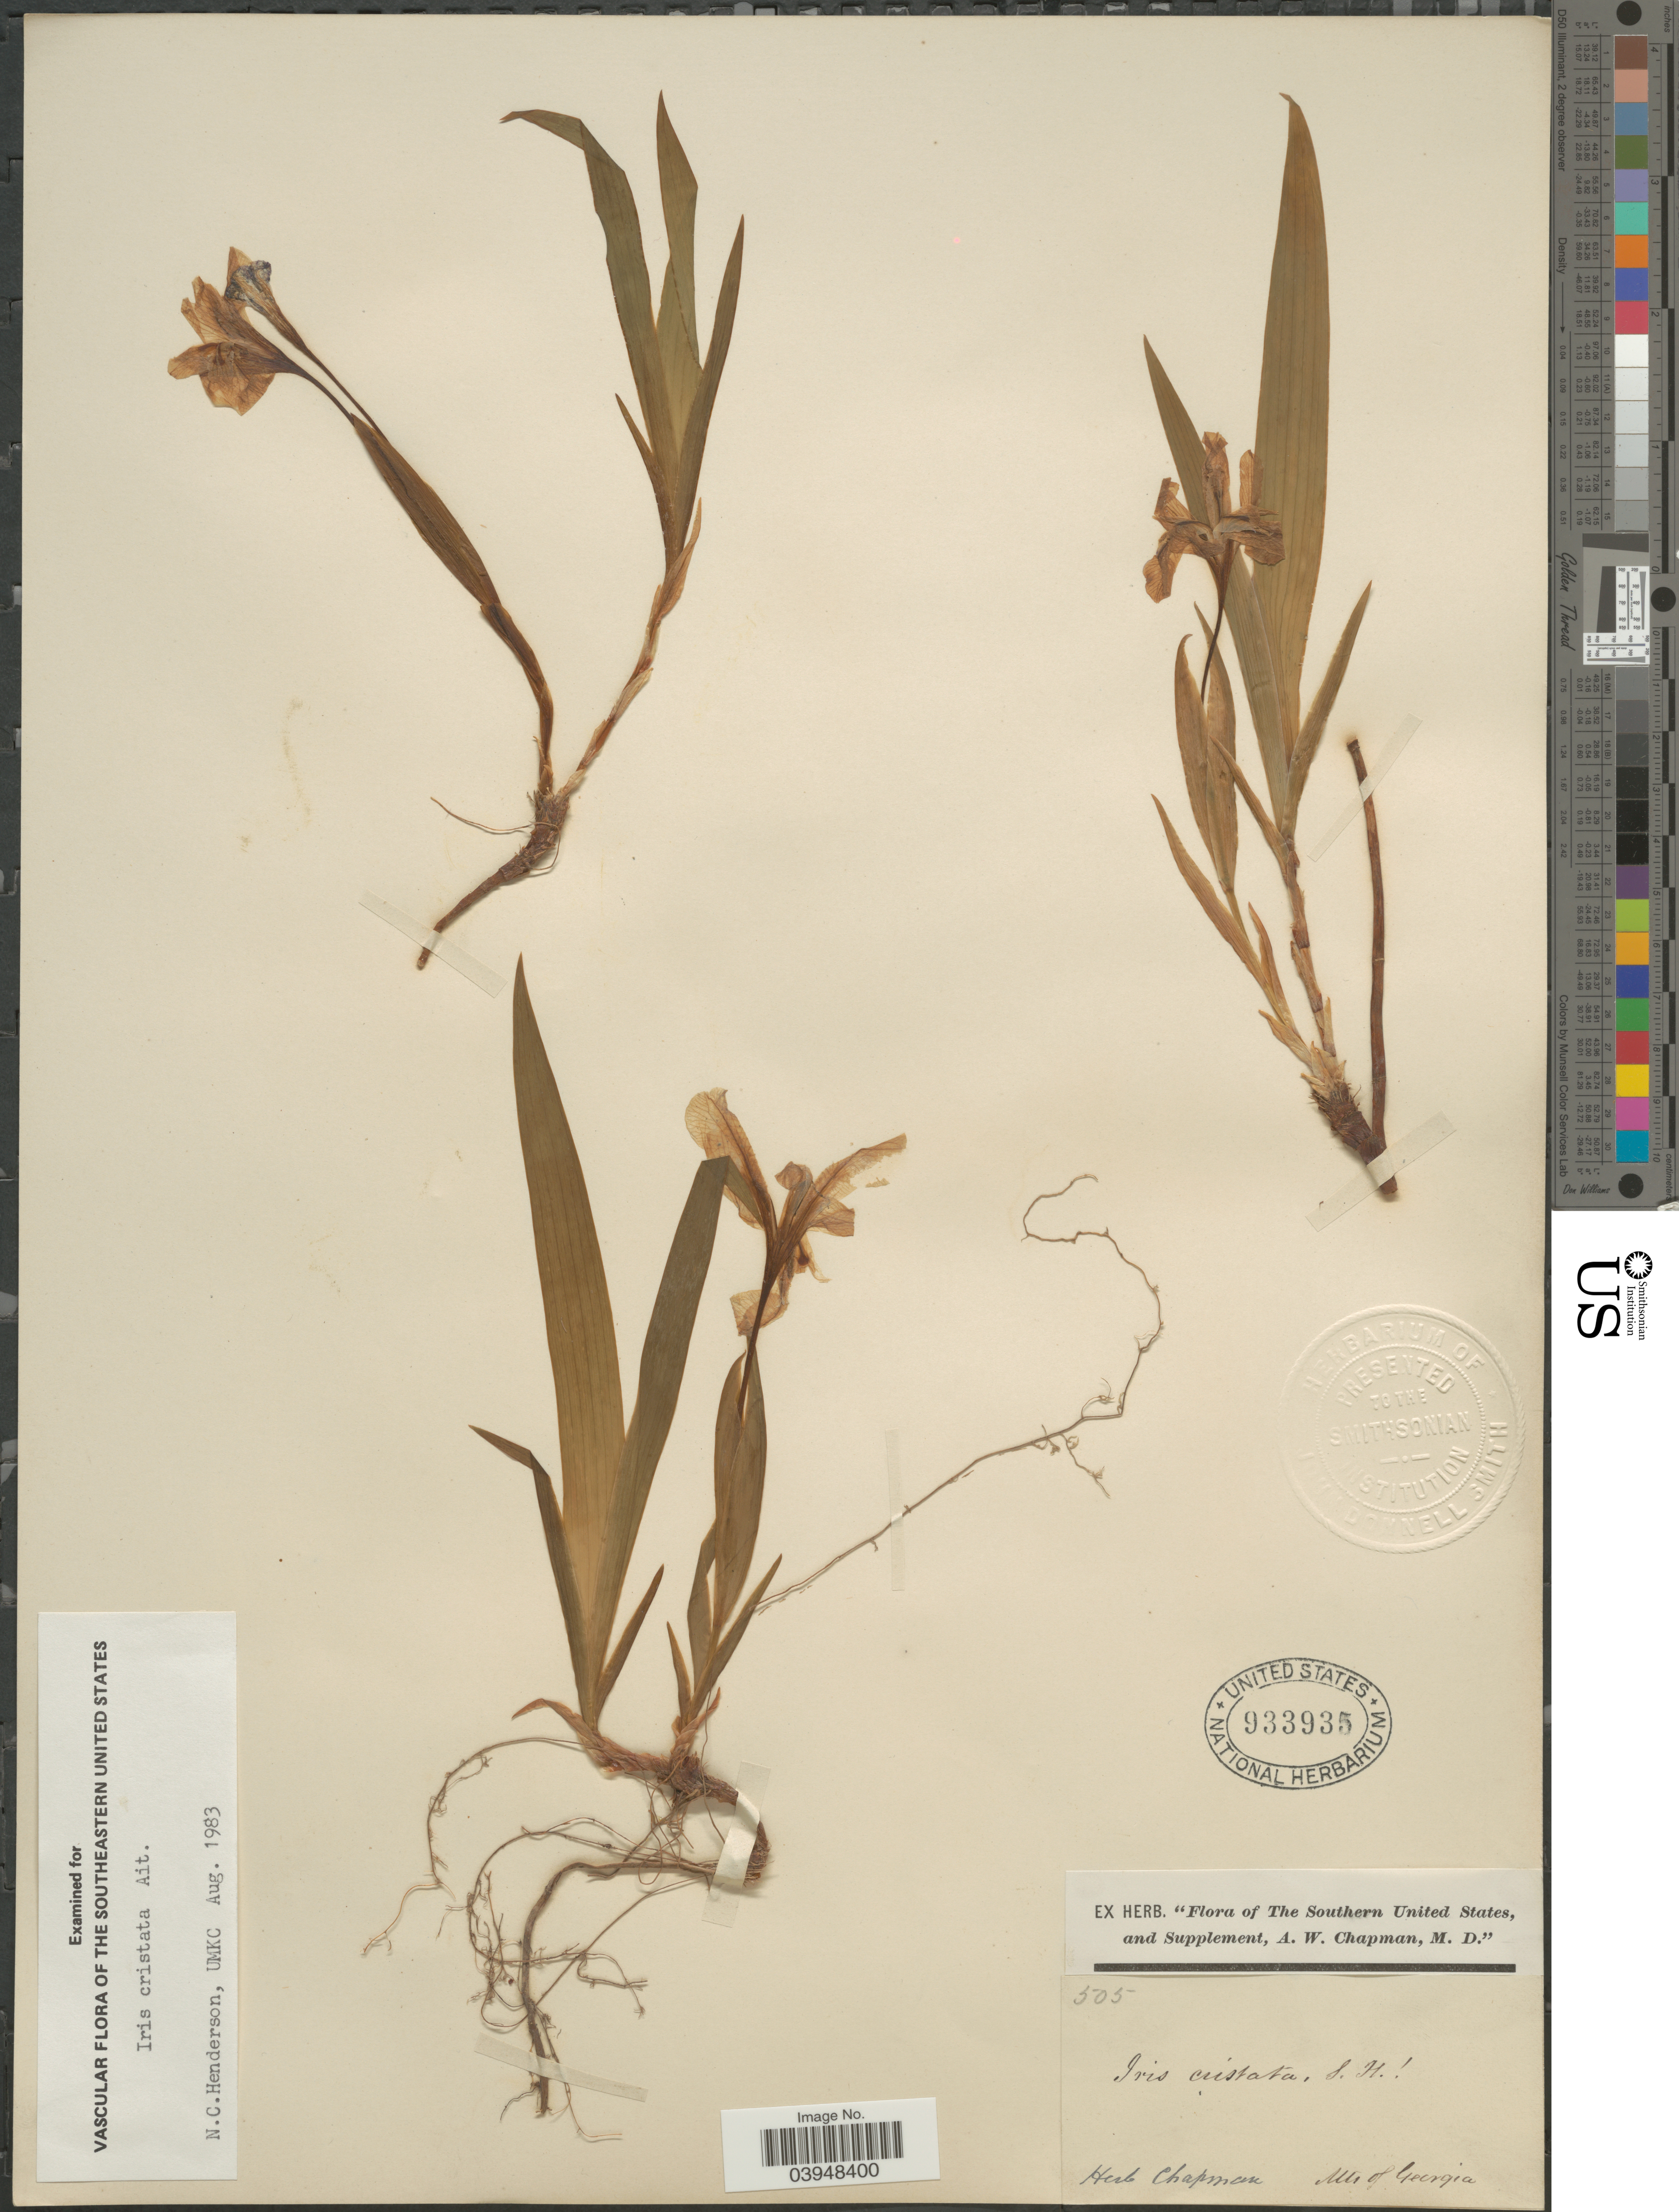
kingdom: Plantae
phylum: Tracheophyta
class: Liliopsida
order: Asparagales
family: Iridaceae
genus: Iris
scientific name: Iris cristata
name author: Aiton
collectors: ex herb. A.W. Chapman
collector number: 505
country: United States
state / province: Georgia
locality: The Southern United States. Mts of Georgia.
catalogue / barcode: US 933935